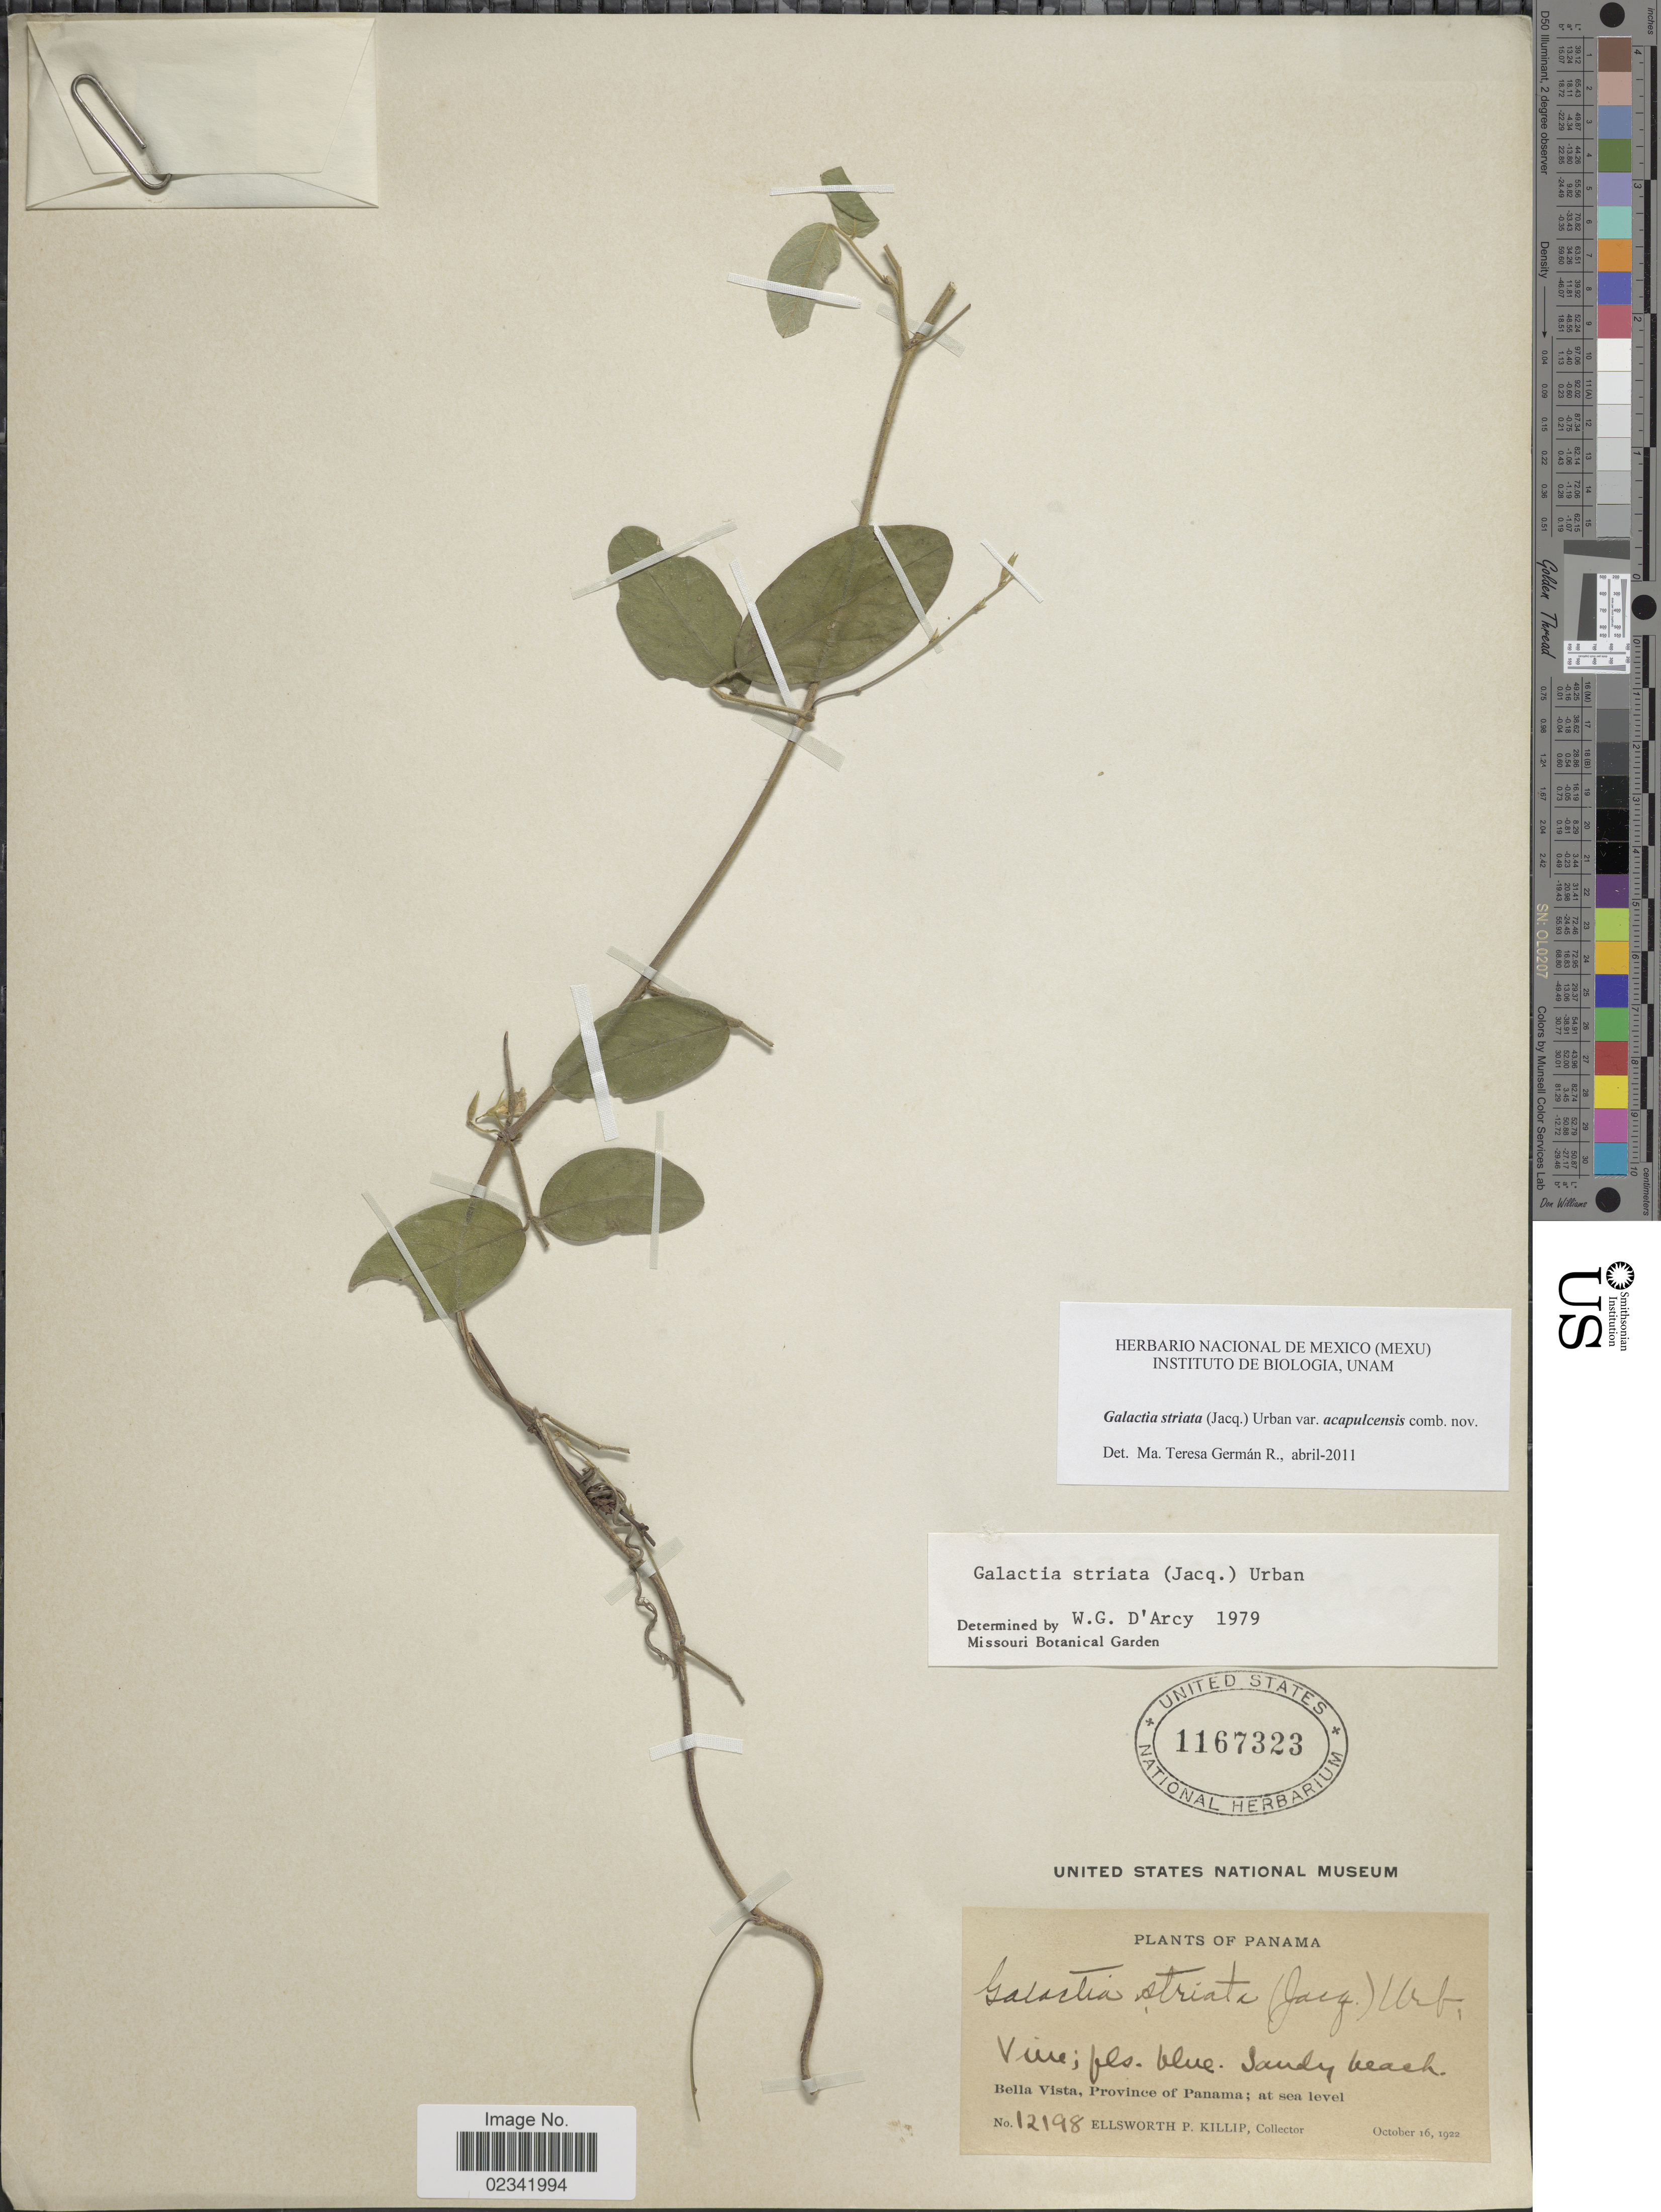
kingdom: Plantae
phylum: Tracheophyta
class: Magnoliopsida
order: Fabales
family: Fabaceae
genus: Galactia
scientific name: Galactia acapulcensis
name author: Rose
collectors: E. P. Killip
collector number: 12198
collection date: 1922-10-16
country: Panama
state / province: Panamá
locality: Bella Vista, Province of Panama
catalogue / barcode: US 1167323